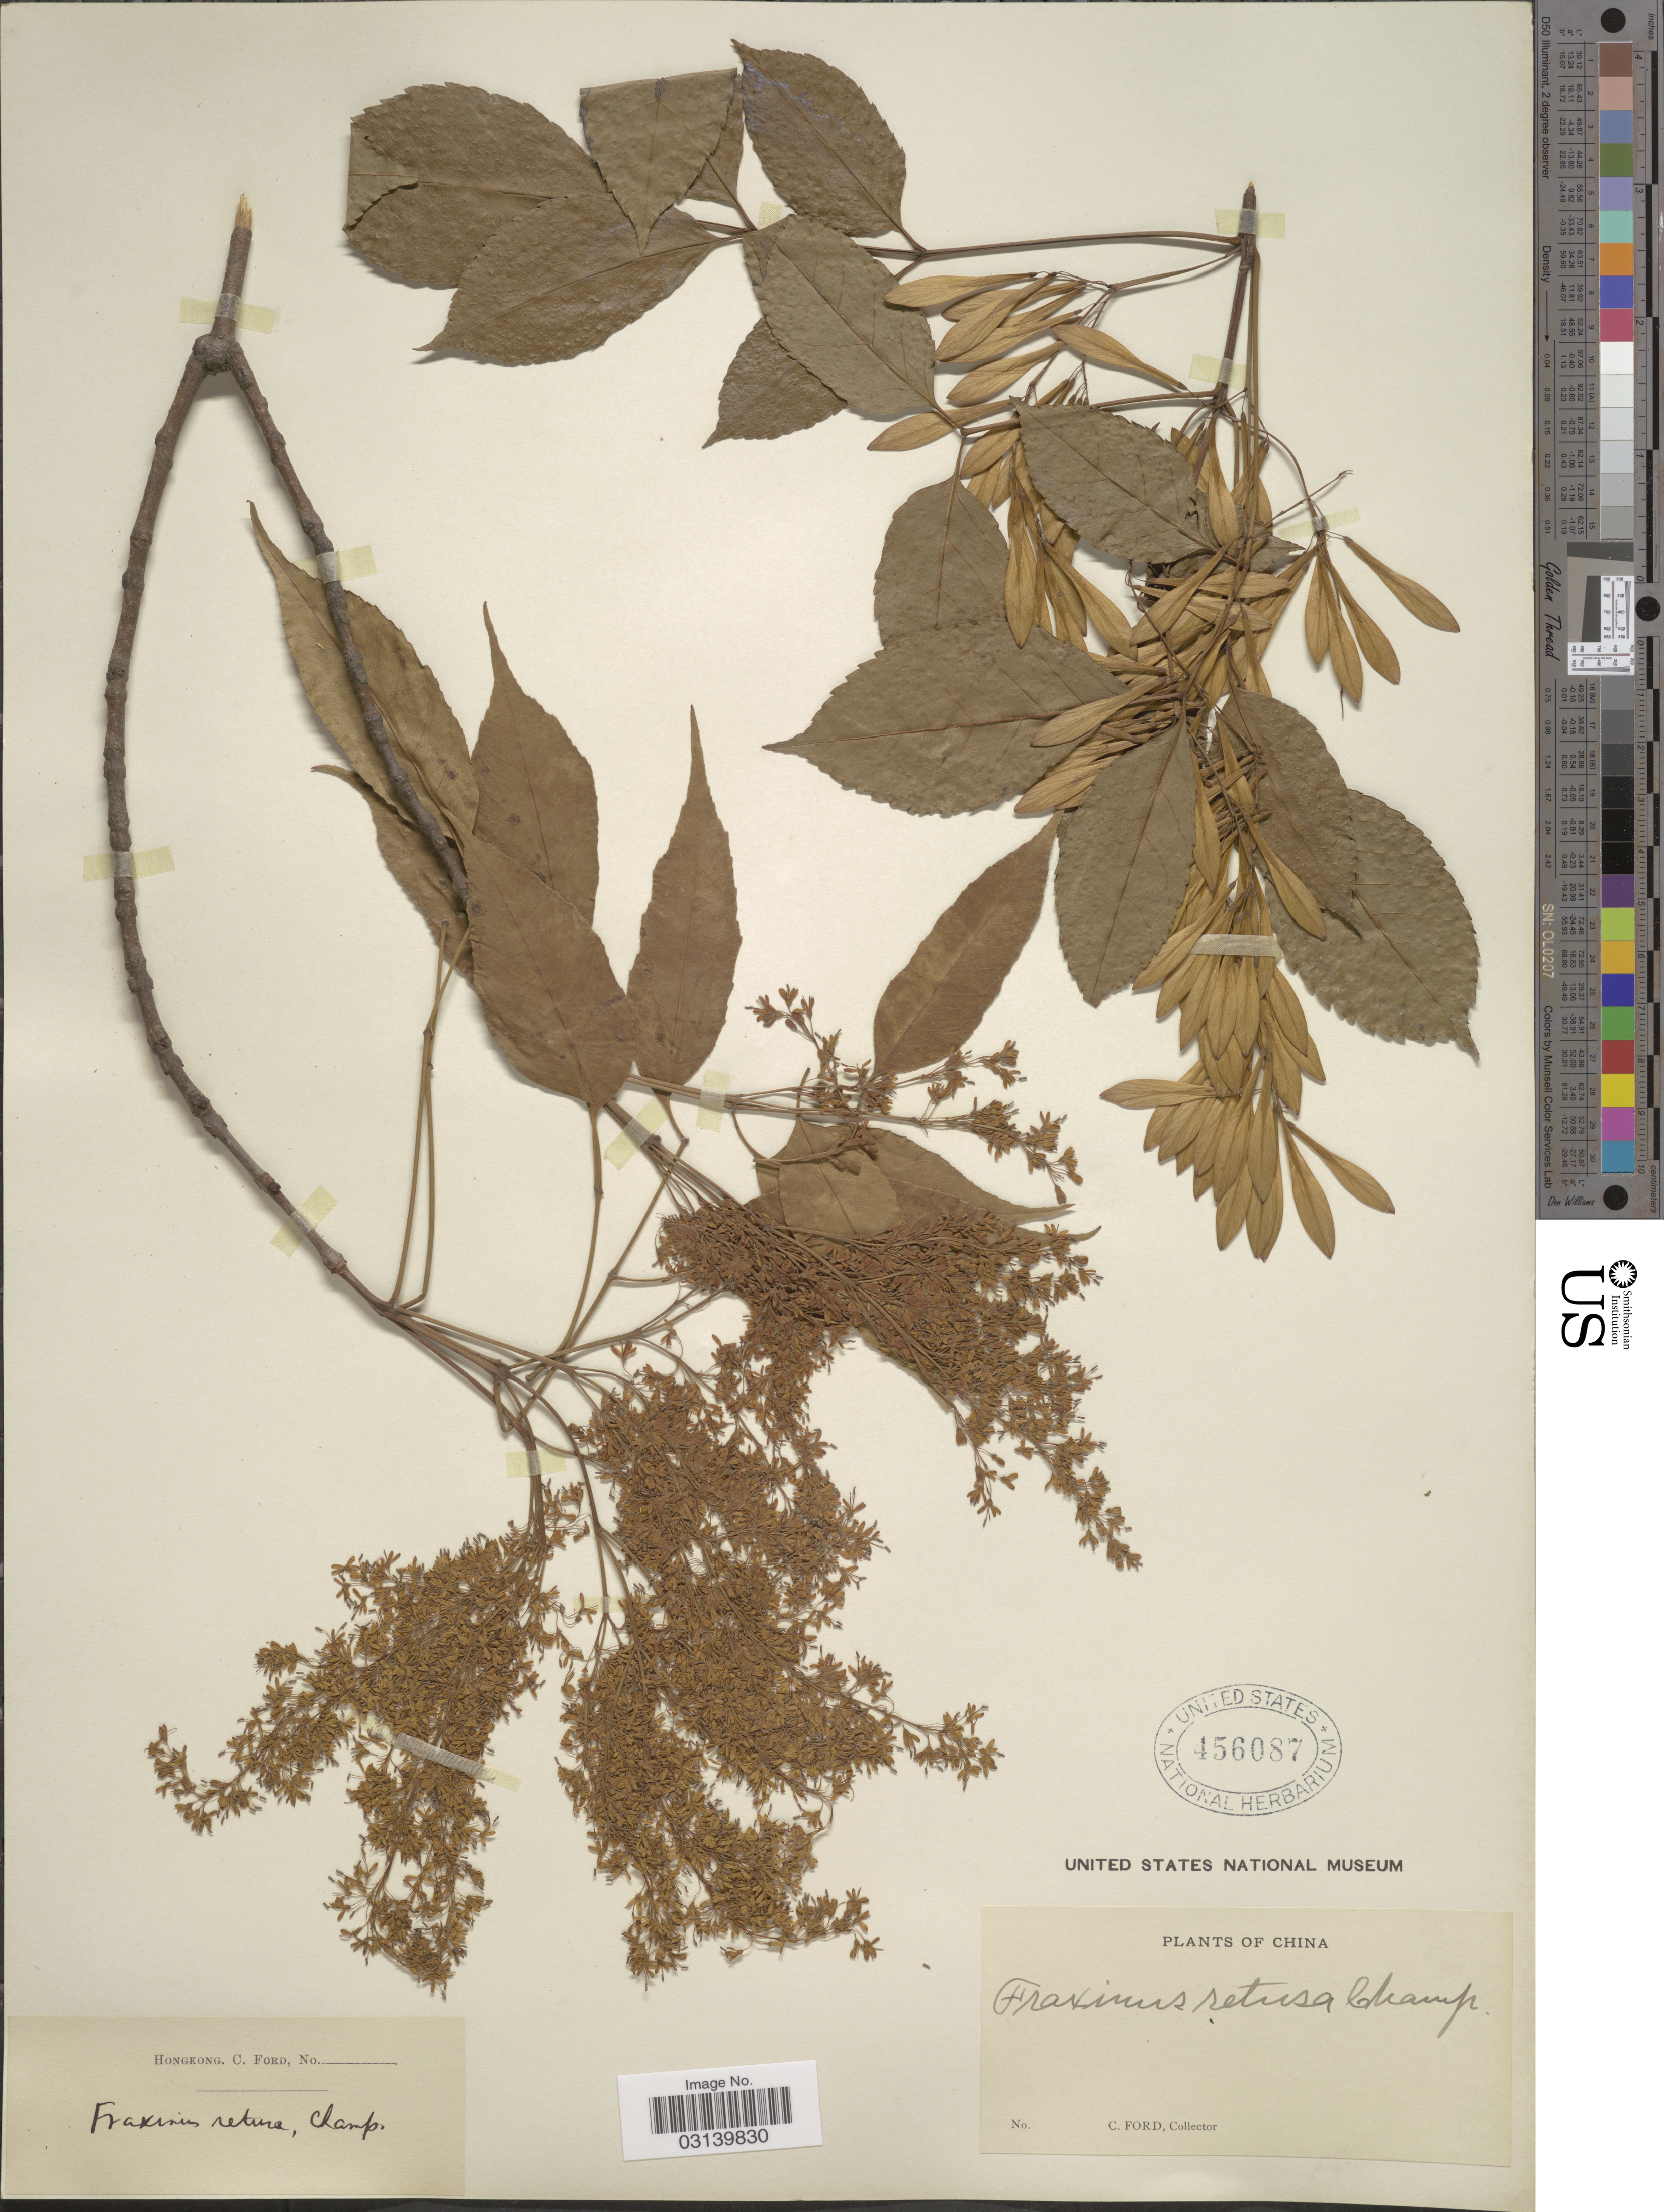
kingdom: Plantae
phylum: Tracheophyta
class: Magnoliopsida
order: Lamiales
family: Oleaceae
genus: Fraxinus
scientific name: Fraxinus championii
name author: Little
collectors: C. Ford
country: China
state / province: Hong Kong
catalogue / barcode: US 456087